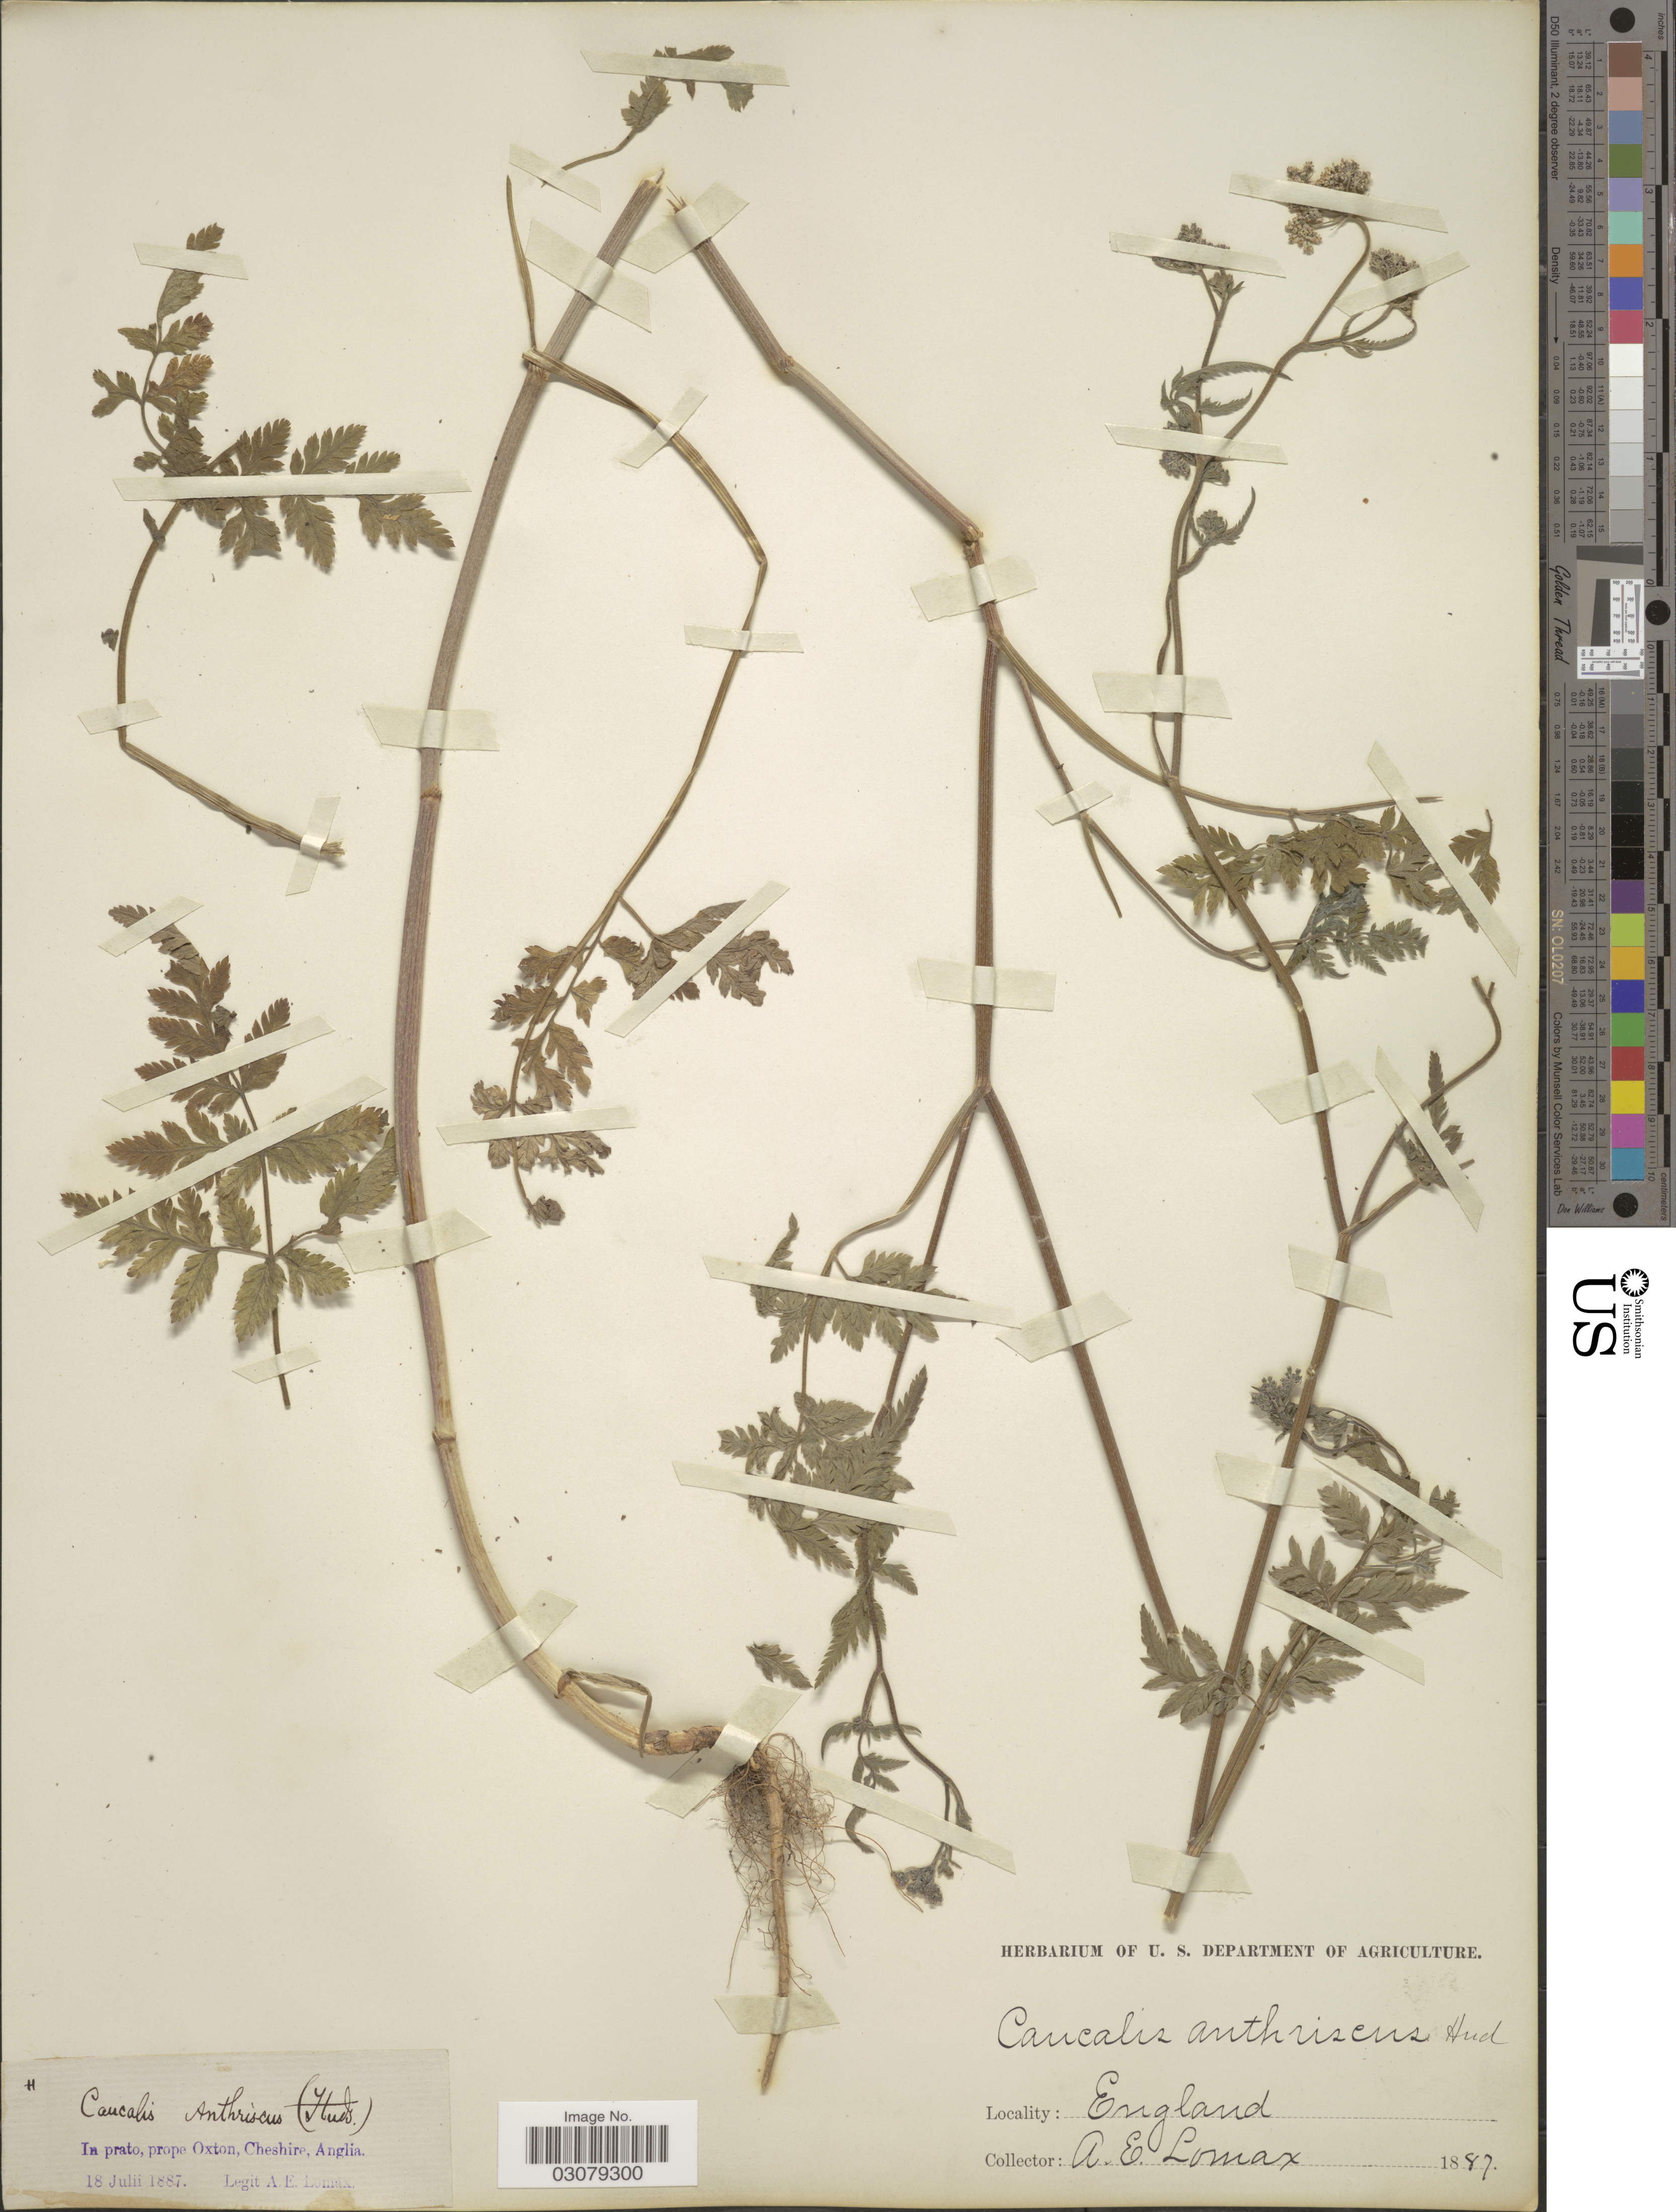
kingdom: Plantae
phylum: Tracheophyta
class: Magnoliopsida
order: Apiales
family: Apiaceae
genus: Torilis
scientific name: Torilis japonica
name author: (Houtt.) DC.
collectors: A. Lomax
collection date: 1887-07-18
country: United Kingdom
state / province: England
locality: In prato, prope Oxton, Cheshire.